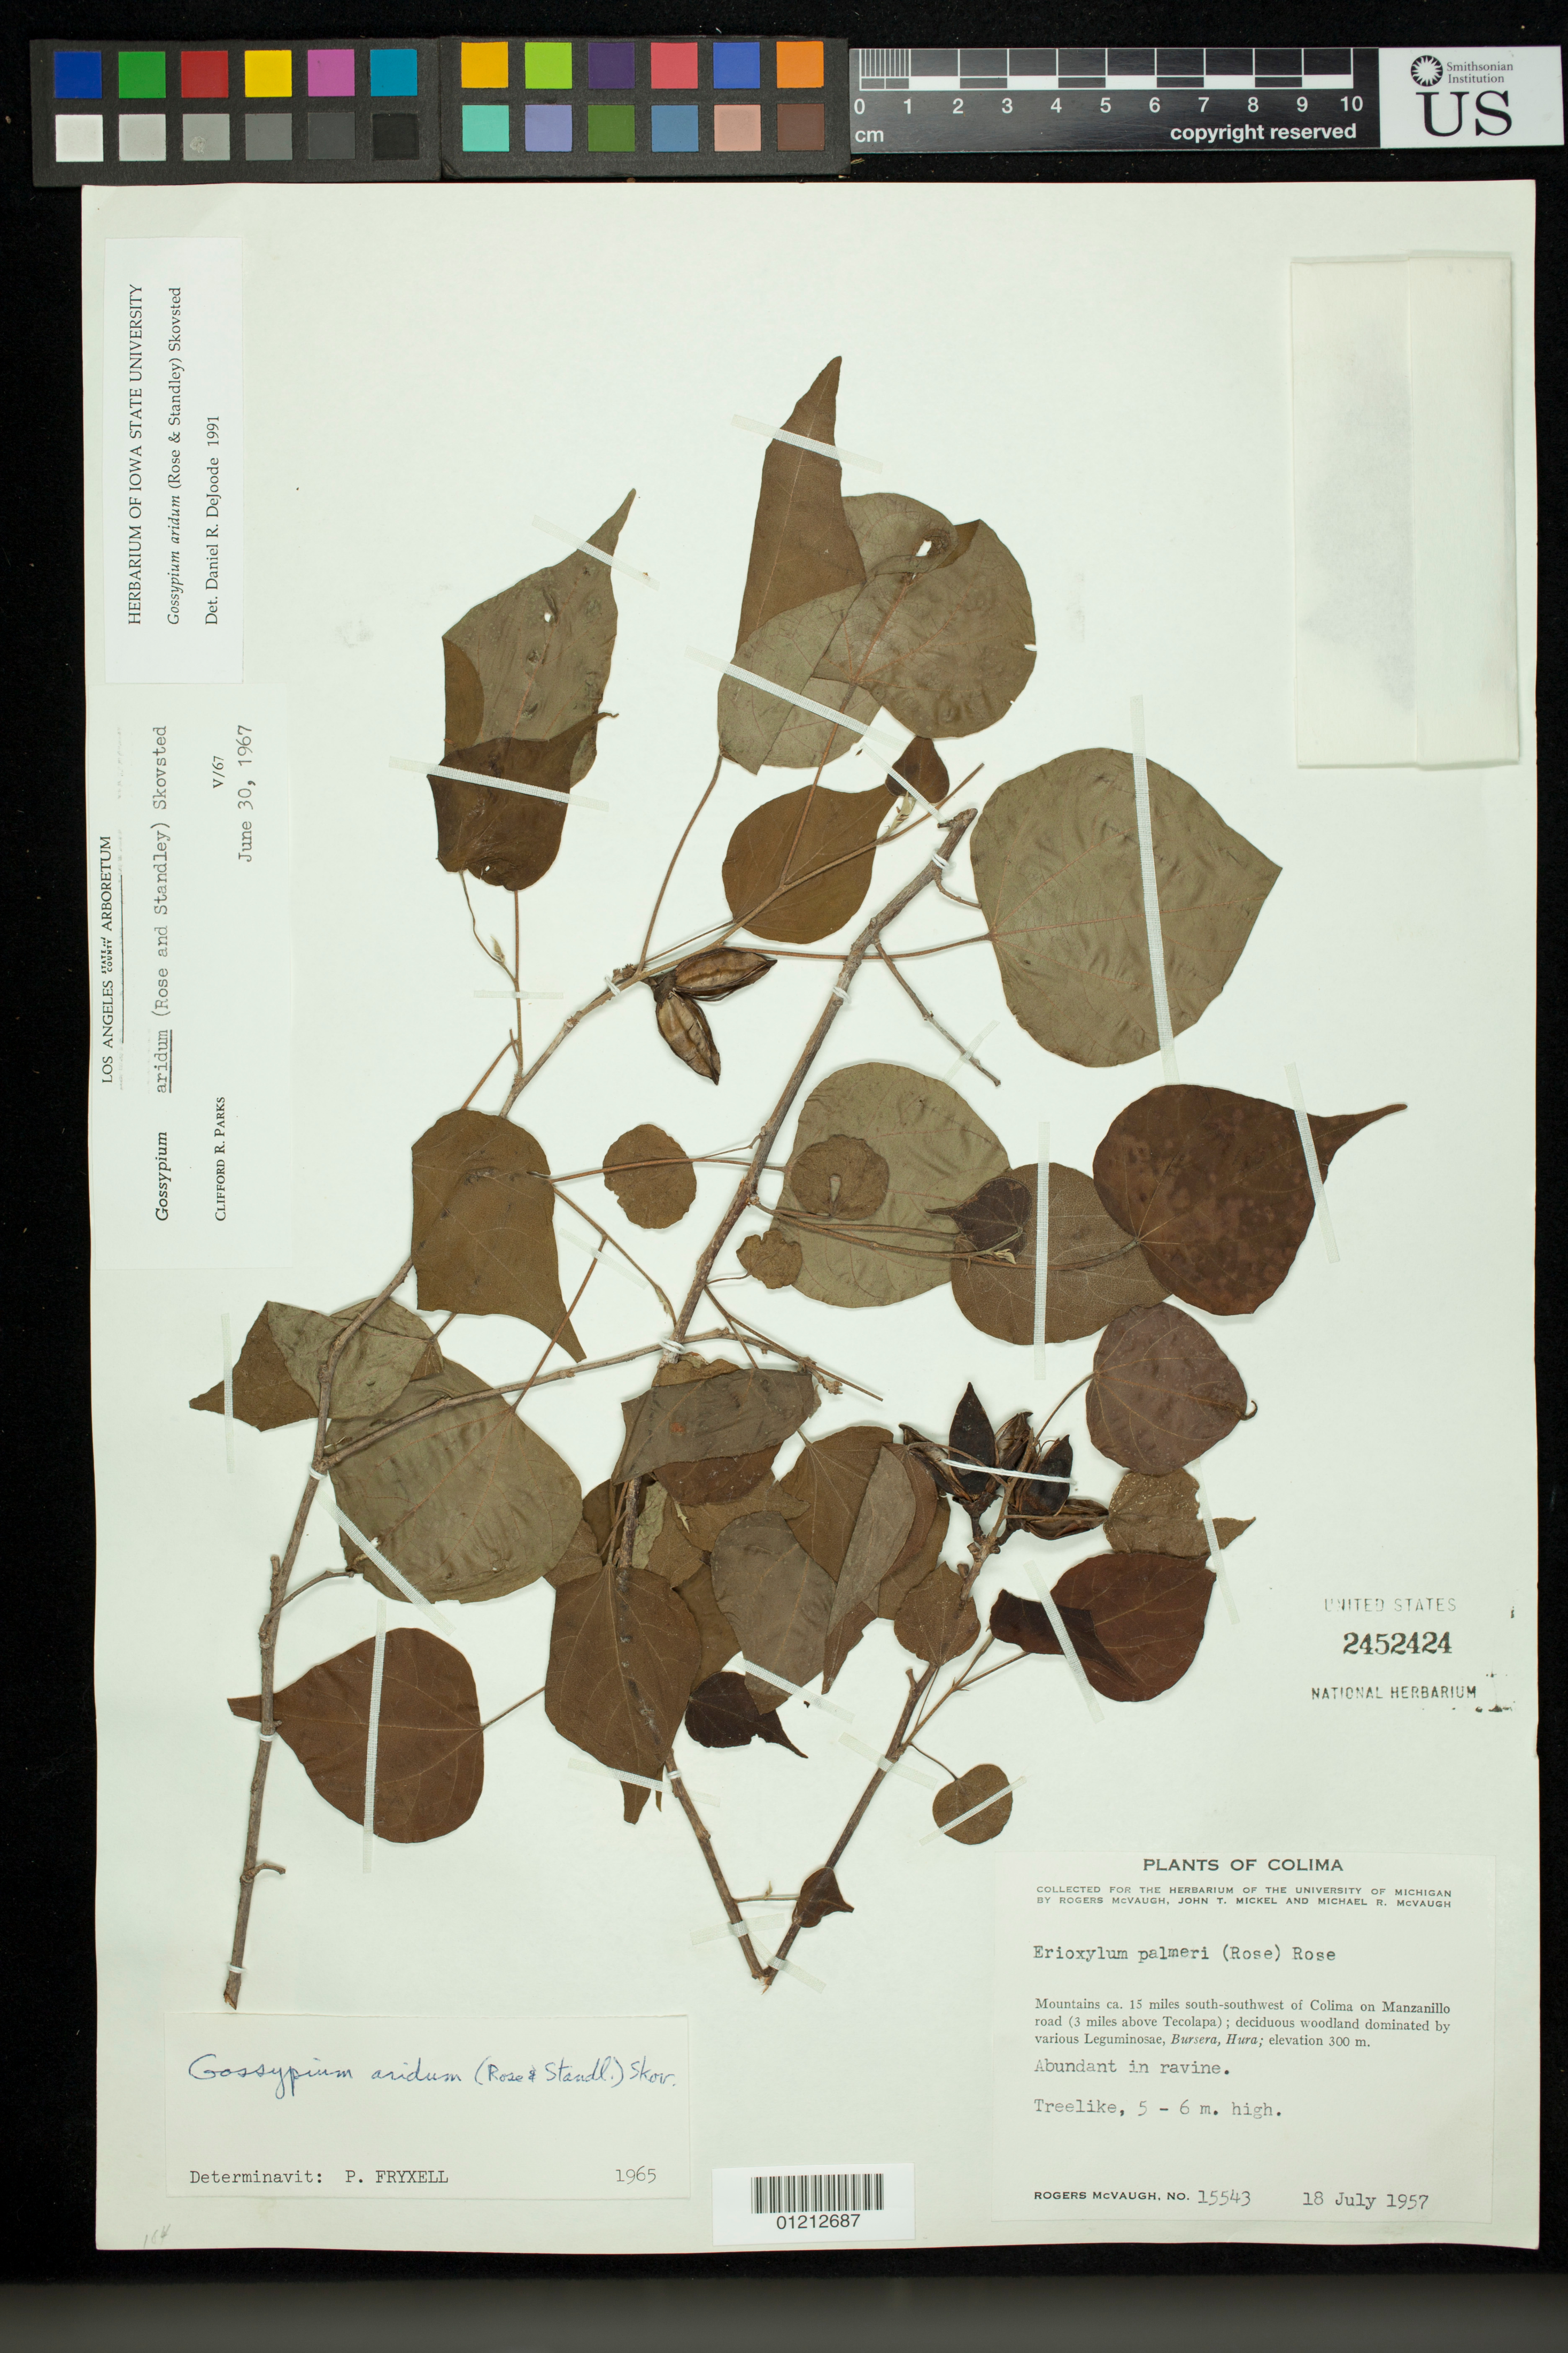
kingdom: Plantae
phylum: Tracheophyta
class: Magnoliopsida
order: Malvales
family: Malvaceae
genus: Gossypium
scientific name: Gossypium aridum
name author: (Rose & Standl.) Skovsted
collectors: R. McVaugh, J. T. Mickel & M. R. McVaugh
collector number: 15543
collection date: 1957-07-18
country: Mexico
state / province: Colima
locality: Mountains ca. 15 miles south-southwest of Colima on Manzanillo road (3 miles above Tecolapa)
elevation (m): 300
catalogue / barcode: US 2452424